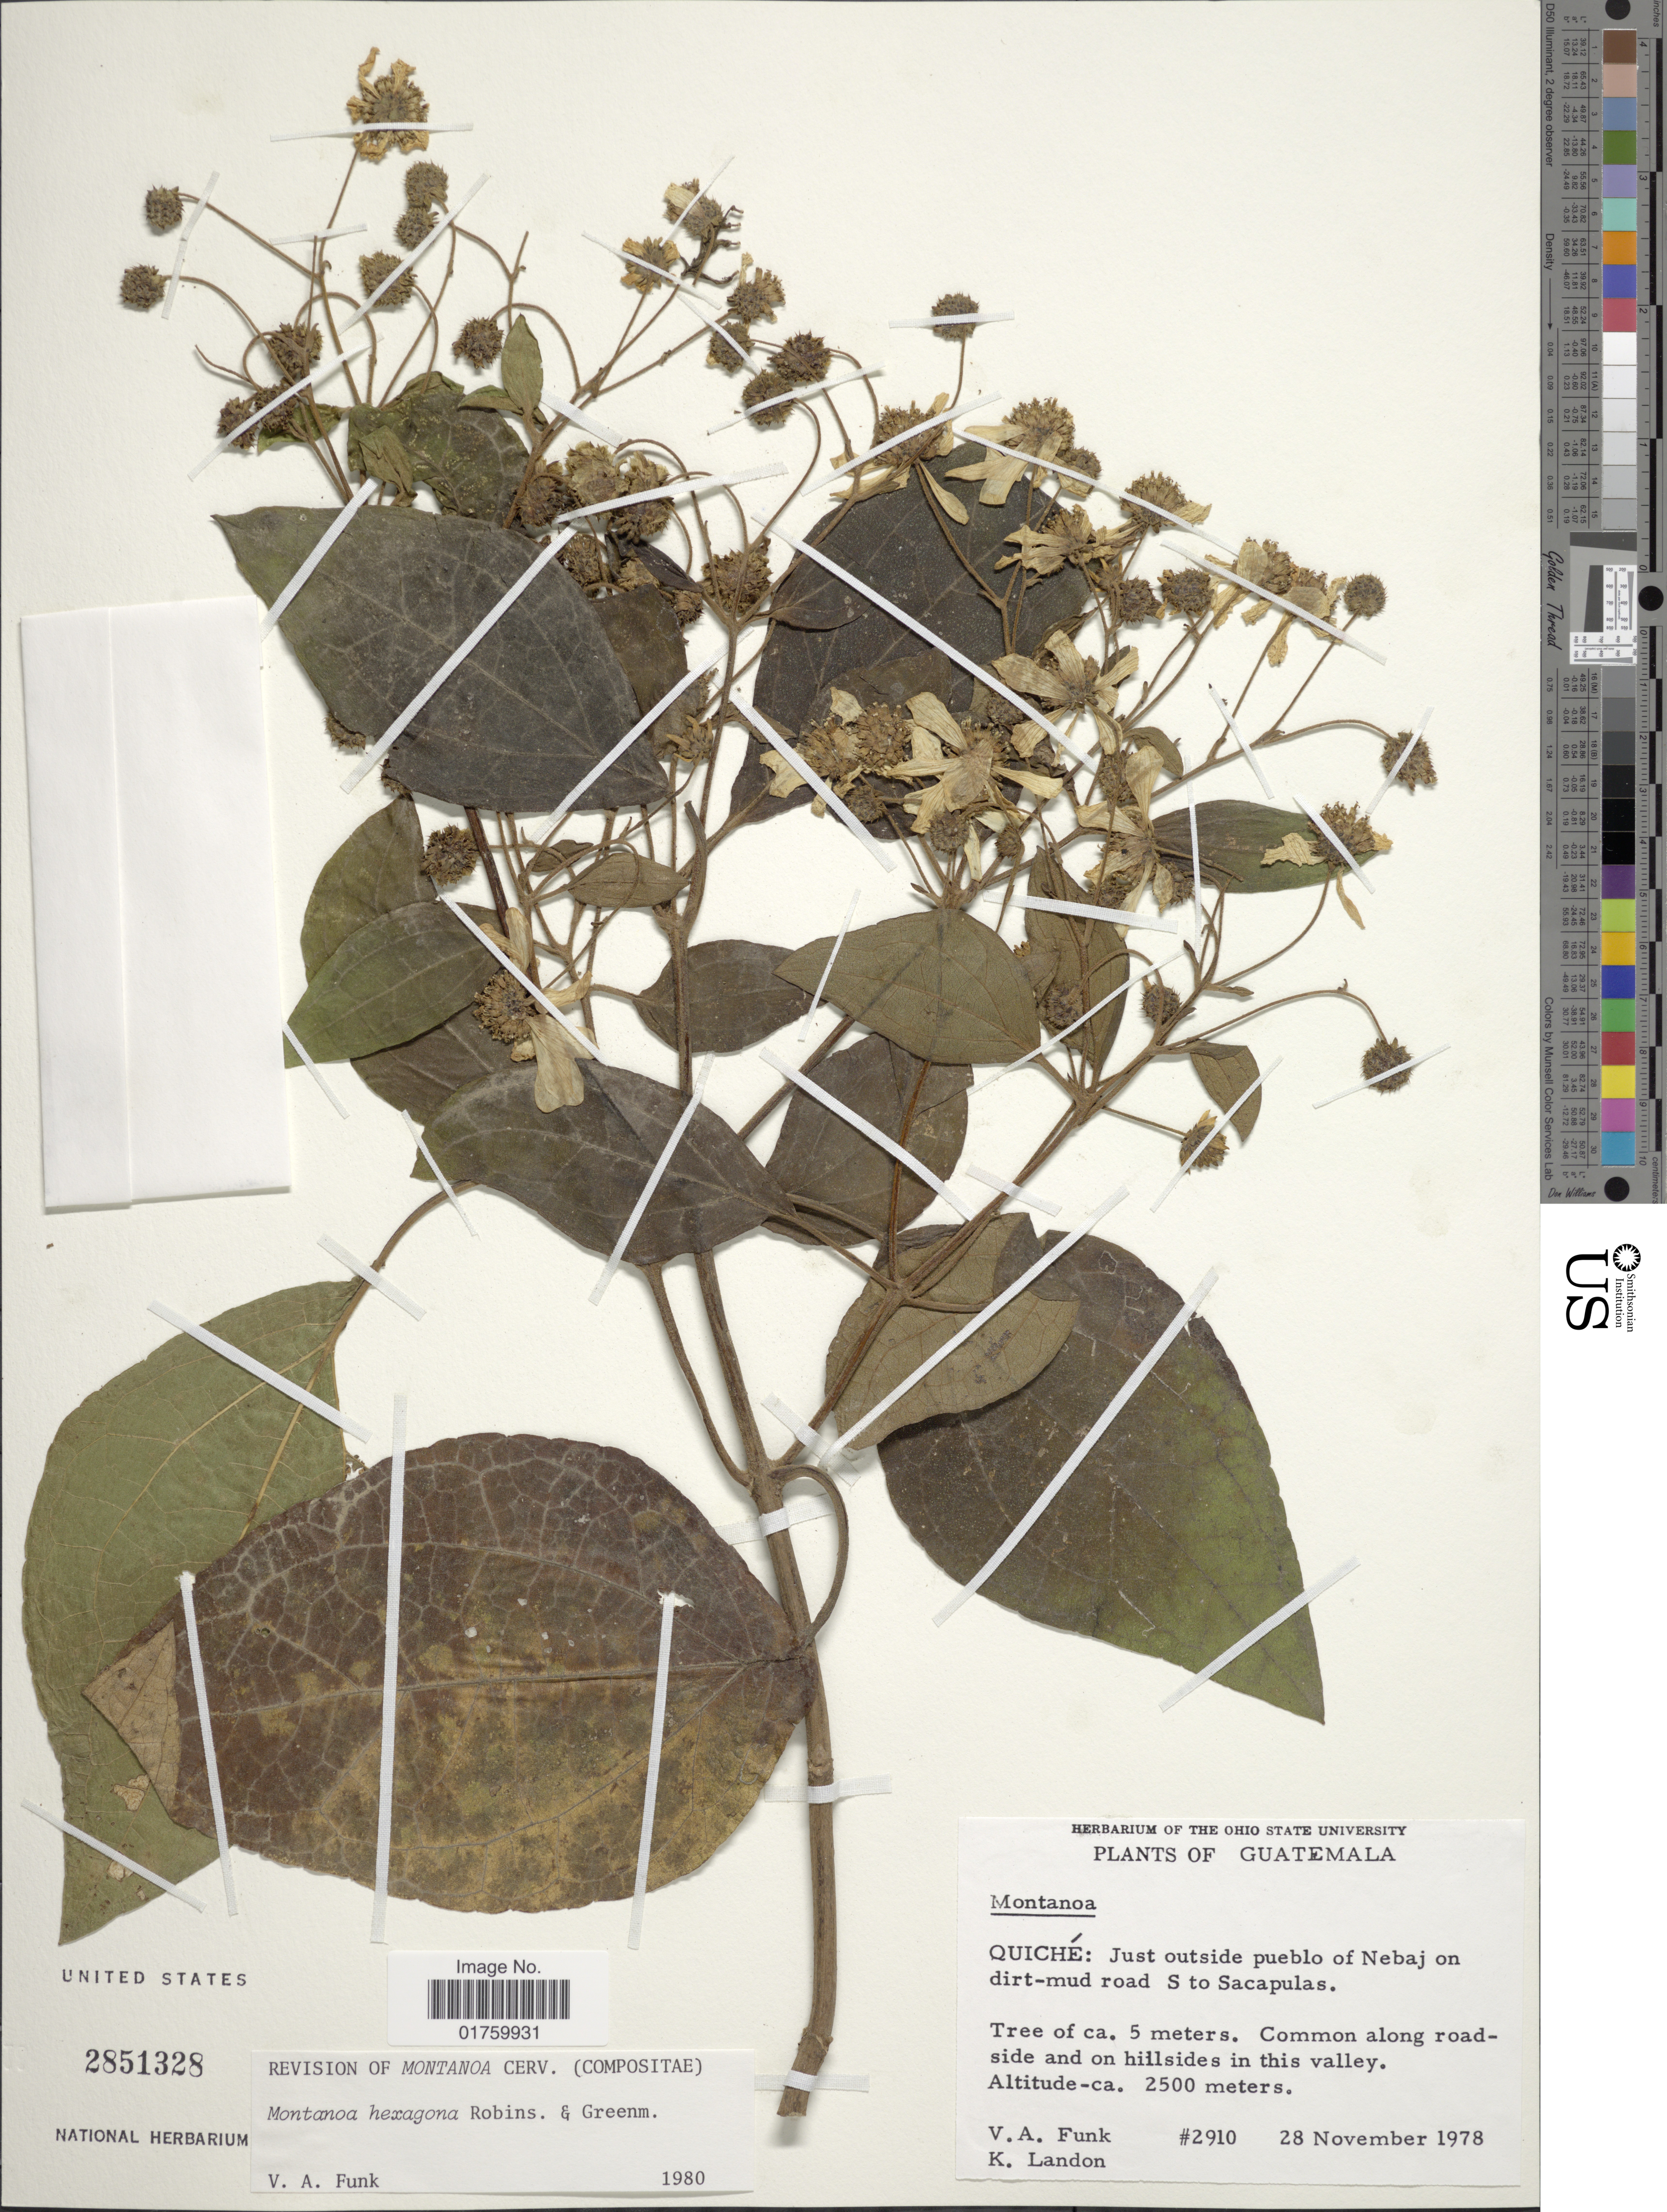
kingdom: Plantae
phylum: Tracheophyta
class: Magnoliopsida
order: Asterales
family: Asteraceae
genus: Montanoa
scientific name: Montanoa hexagona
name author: B.L. Rob. & Greenm.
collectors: V. Funk & K. C. Landon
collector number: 2910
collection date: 1978-11-28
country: Guatemala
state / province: El Quiché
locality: Just oustide pueblo of Nebaj on dirt-mud road S to Sacapulas, along roadside and on hillsides in this valley.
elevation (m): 2500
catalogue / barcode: US 2851328